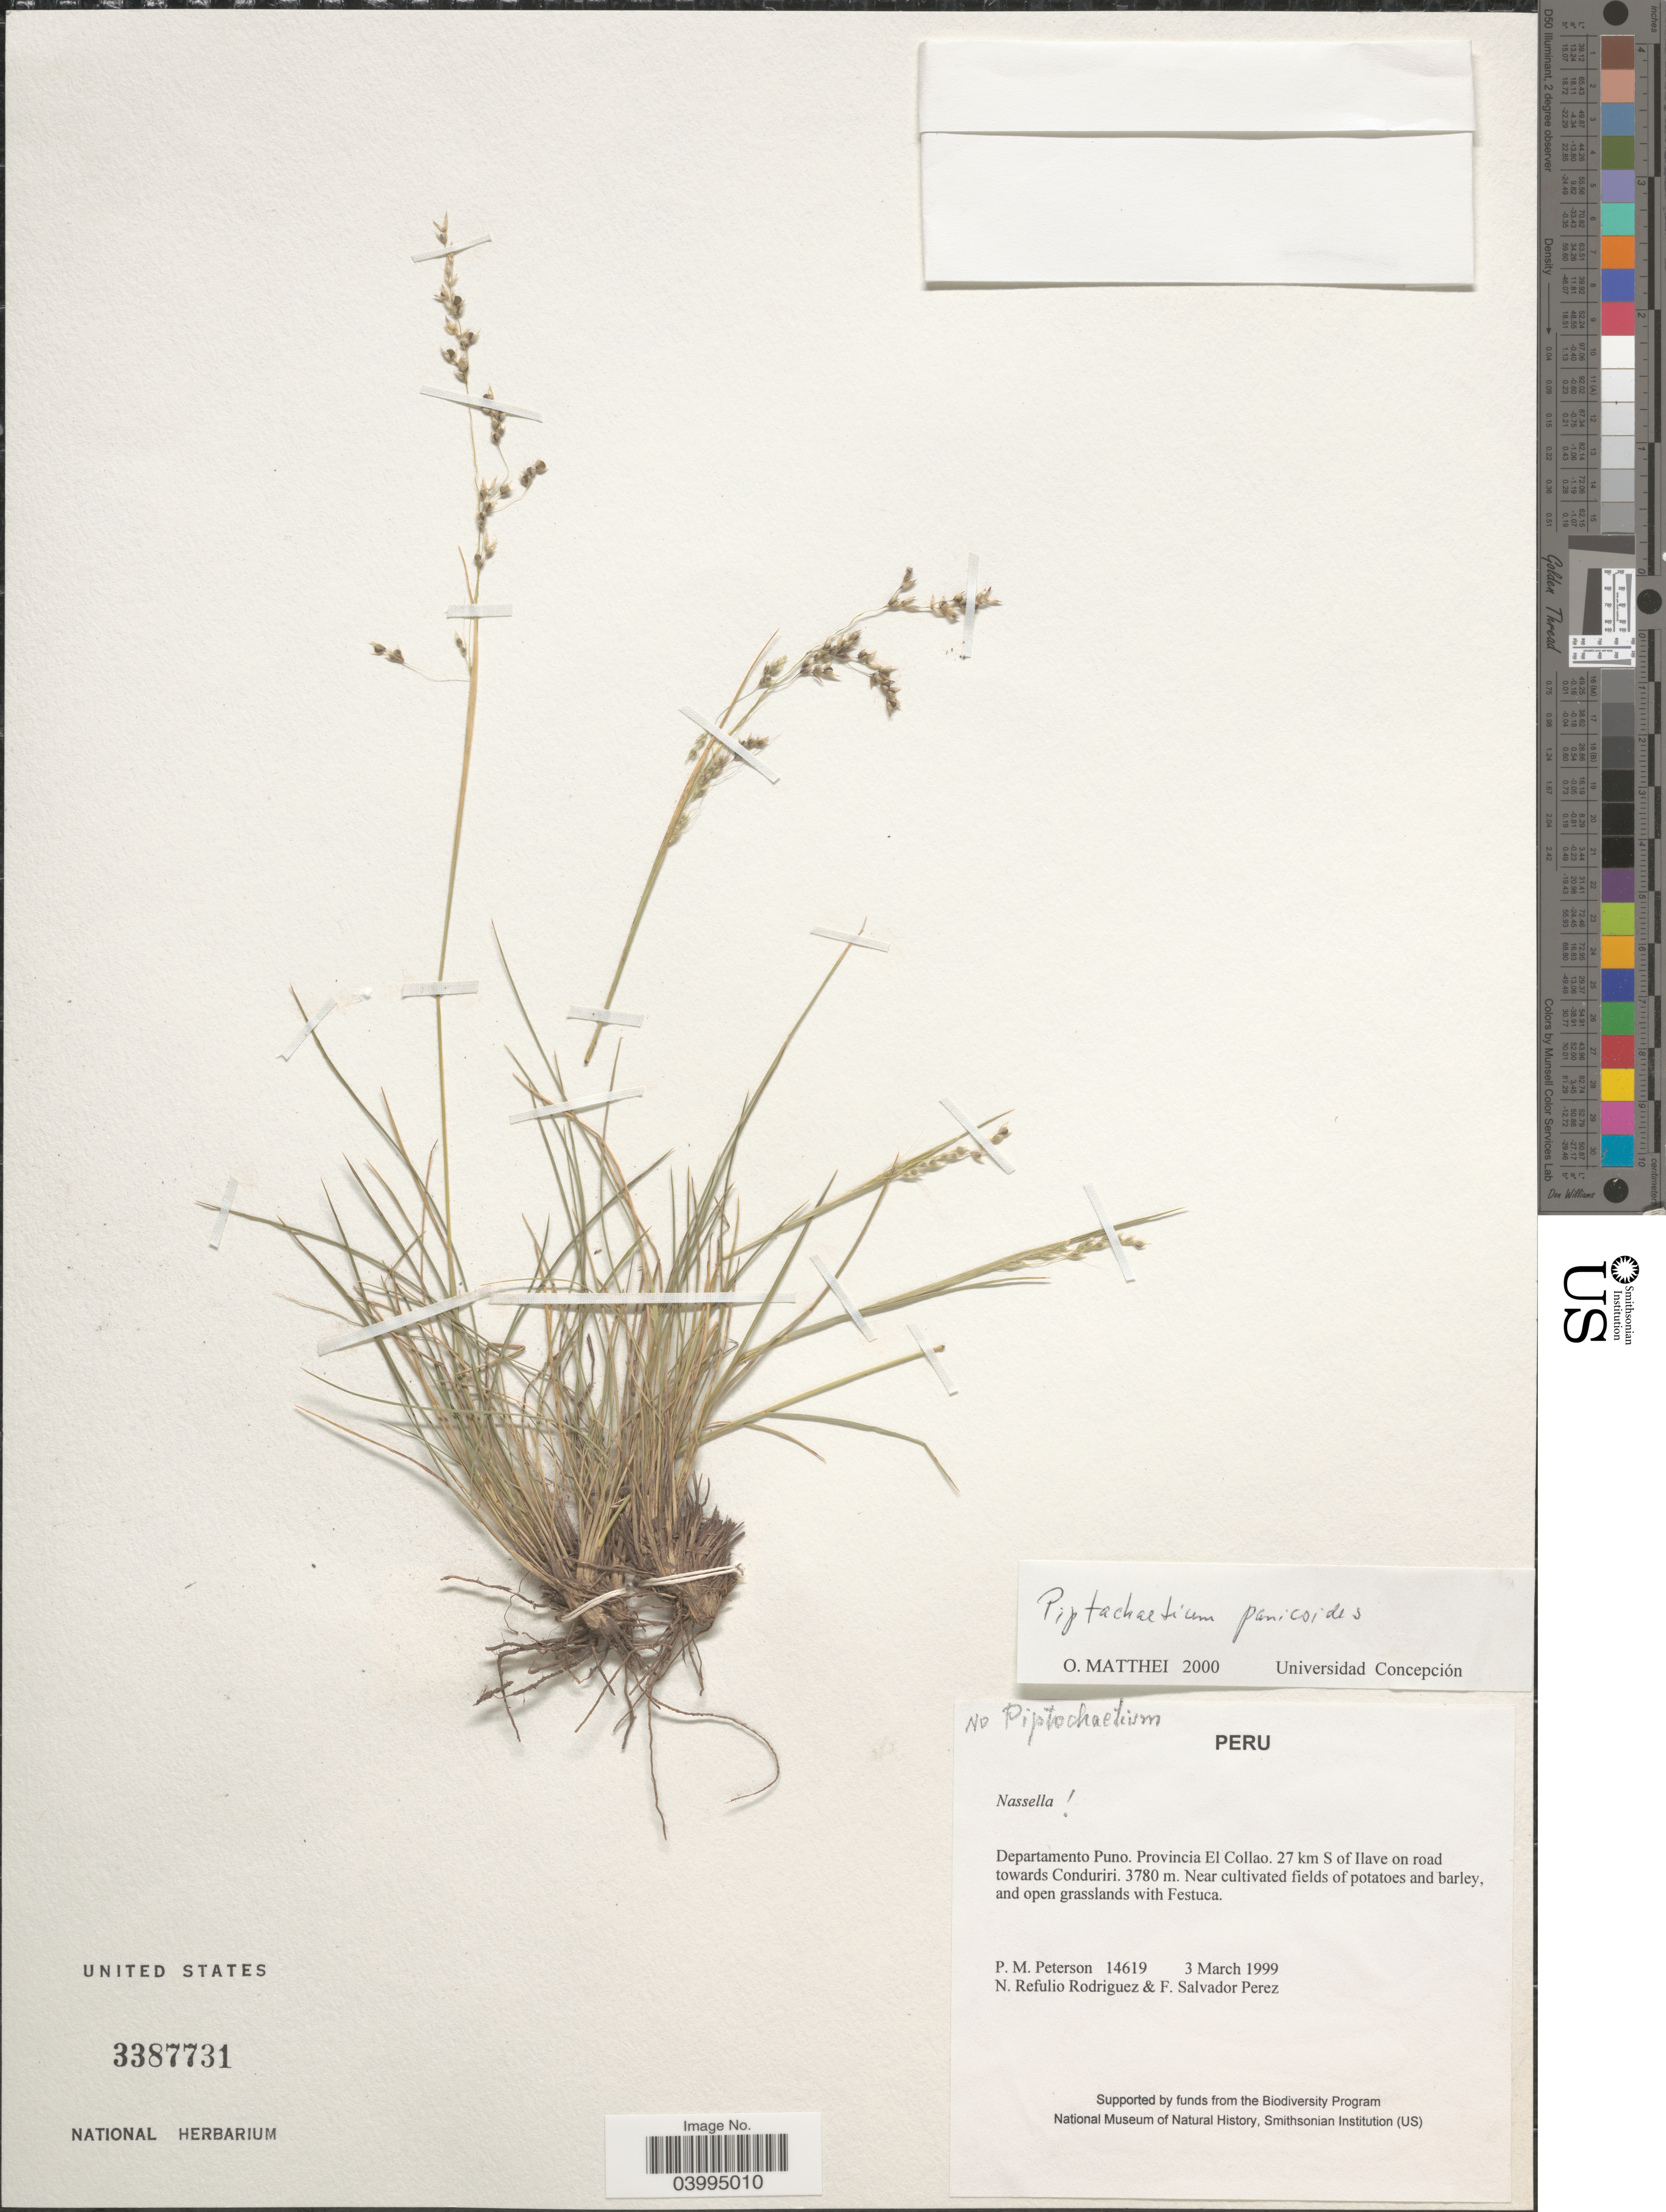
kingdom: Plantae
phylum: Tracheophyta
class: Liliopsida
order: Poales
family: Poaceae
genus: Stipa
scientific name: Stipa sp.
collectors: P. M. Peterson, N. Refulio-Rodríguez & F. Salvador Perez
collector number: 14619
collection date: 1999-03-03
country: Peru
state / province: Puno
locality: Departamento Puno. Provincia El Collao. 27 km S of Llave on road towards Conduriri.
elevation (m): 3780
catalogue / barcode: US 3387731